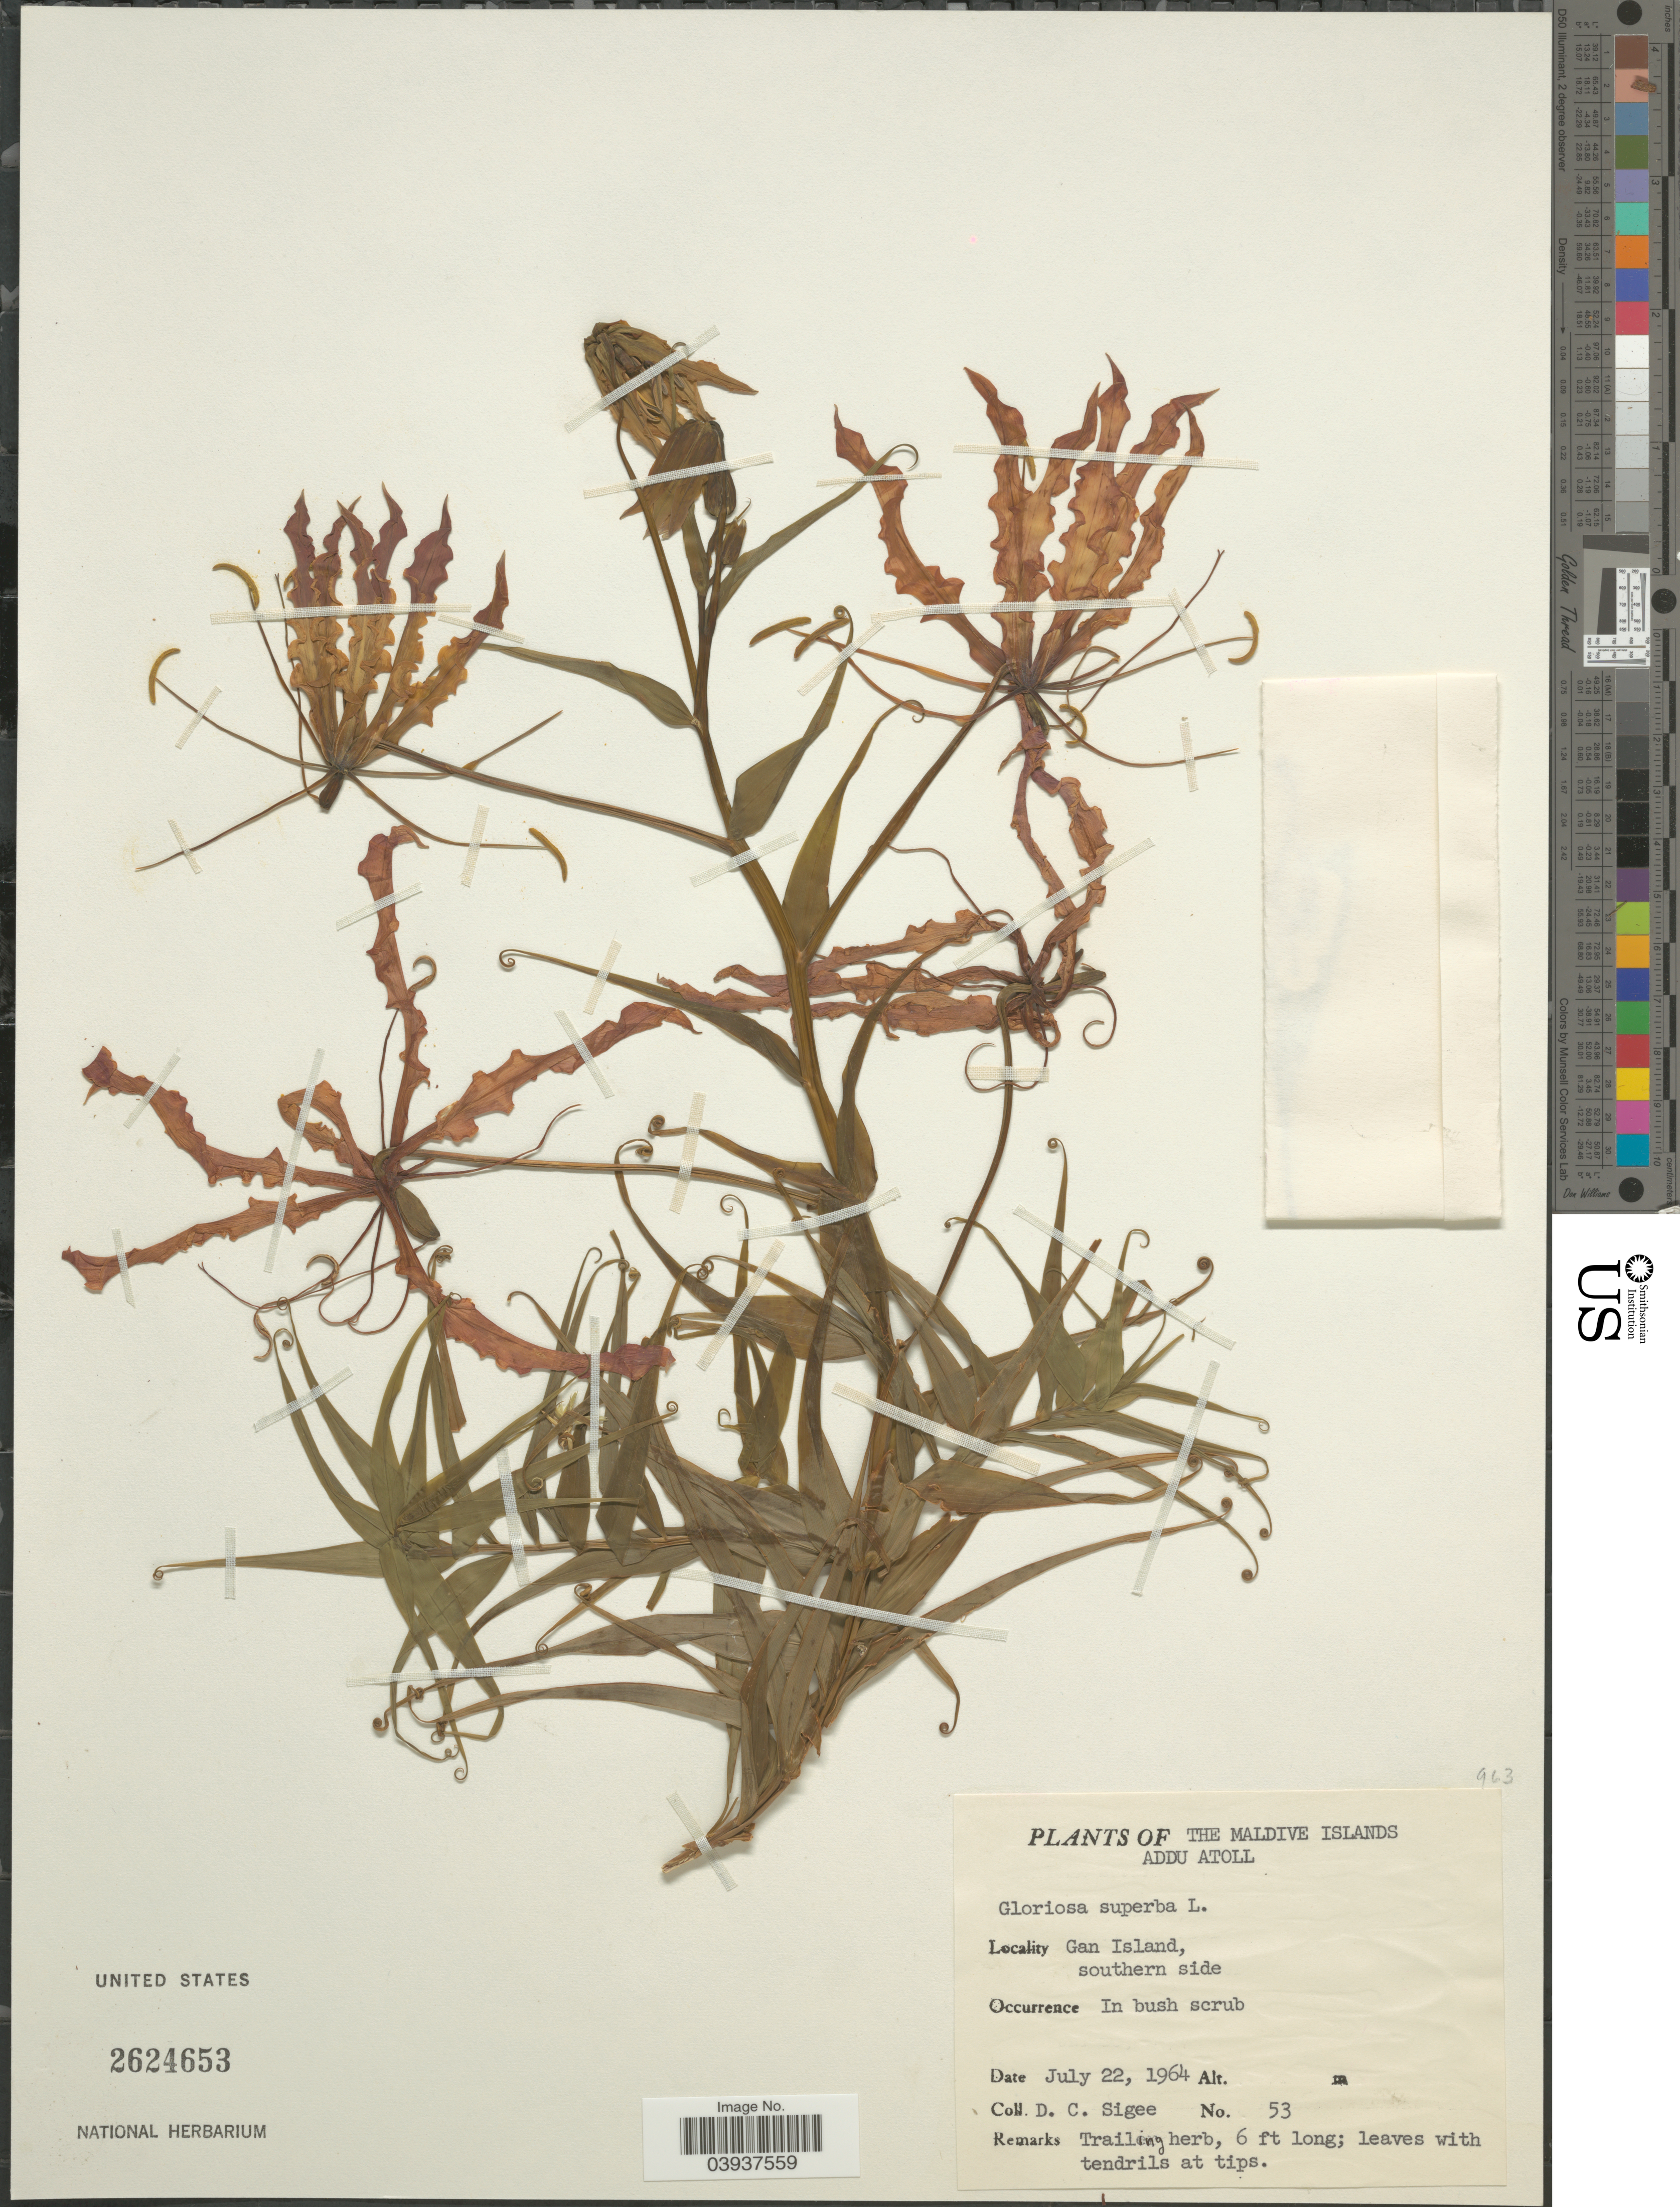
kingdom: Plantae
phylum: Tracheophyta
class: Liliopsida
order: Liliales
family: Colchicaceae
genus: Gloriosa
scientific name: Gloriosa superba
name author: L.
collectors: D. C. Sigee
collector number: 53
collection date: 1964-07-22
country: Maldive Islands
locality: Addu Atoll. Gan Island, southern side.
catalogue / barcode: US 2624653